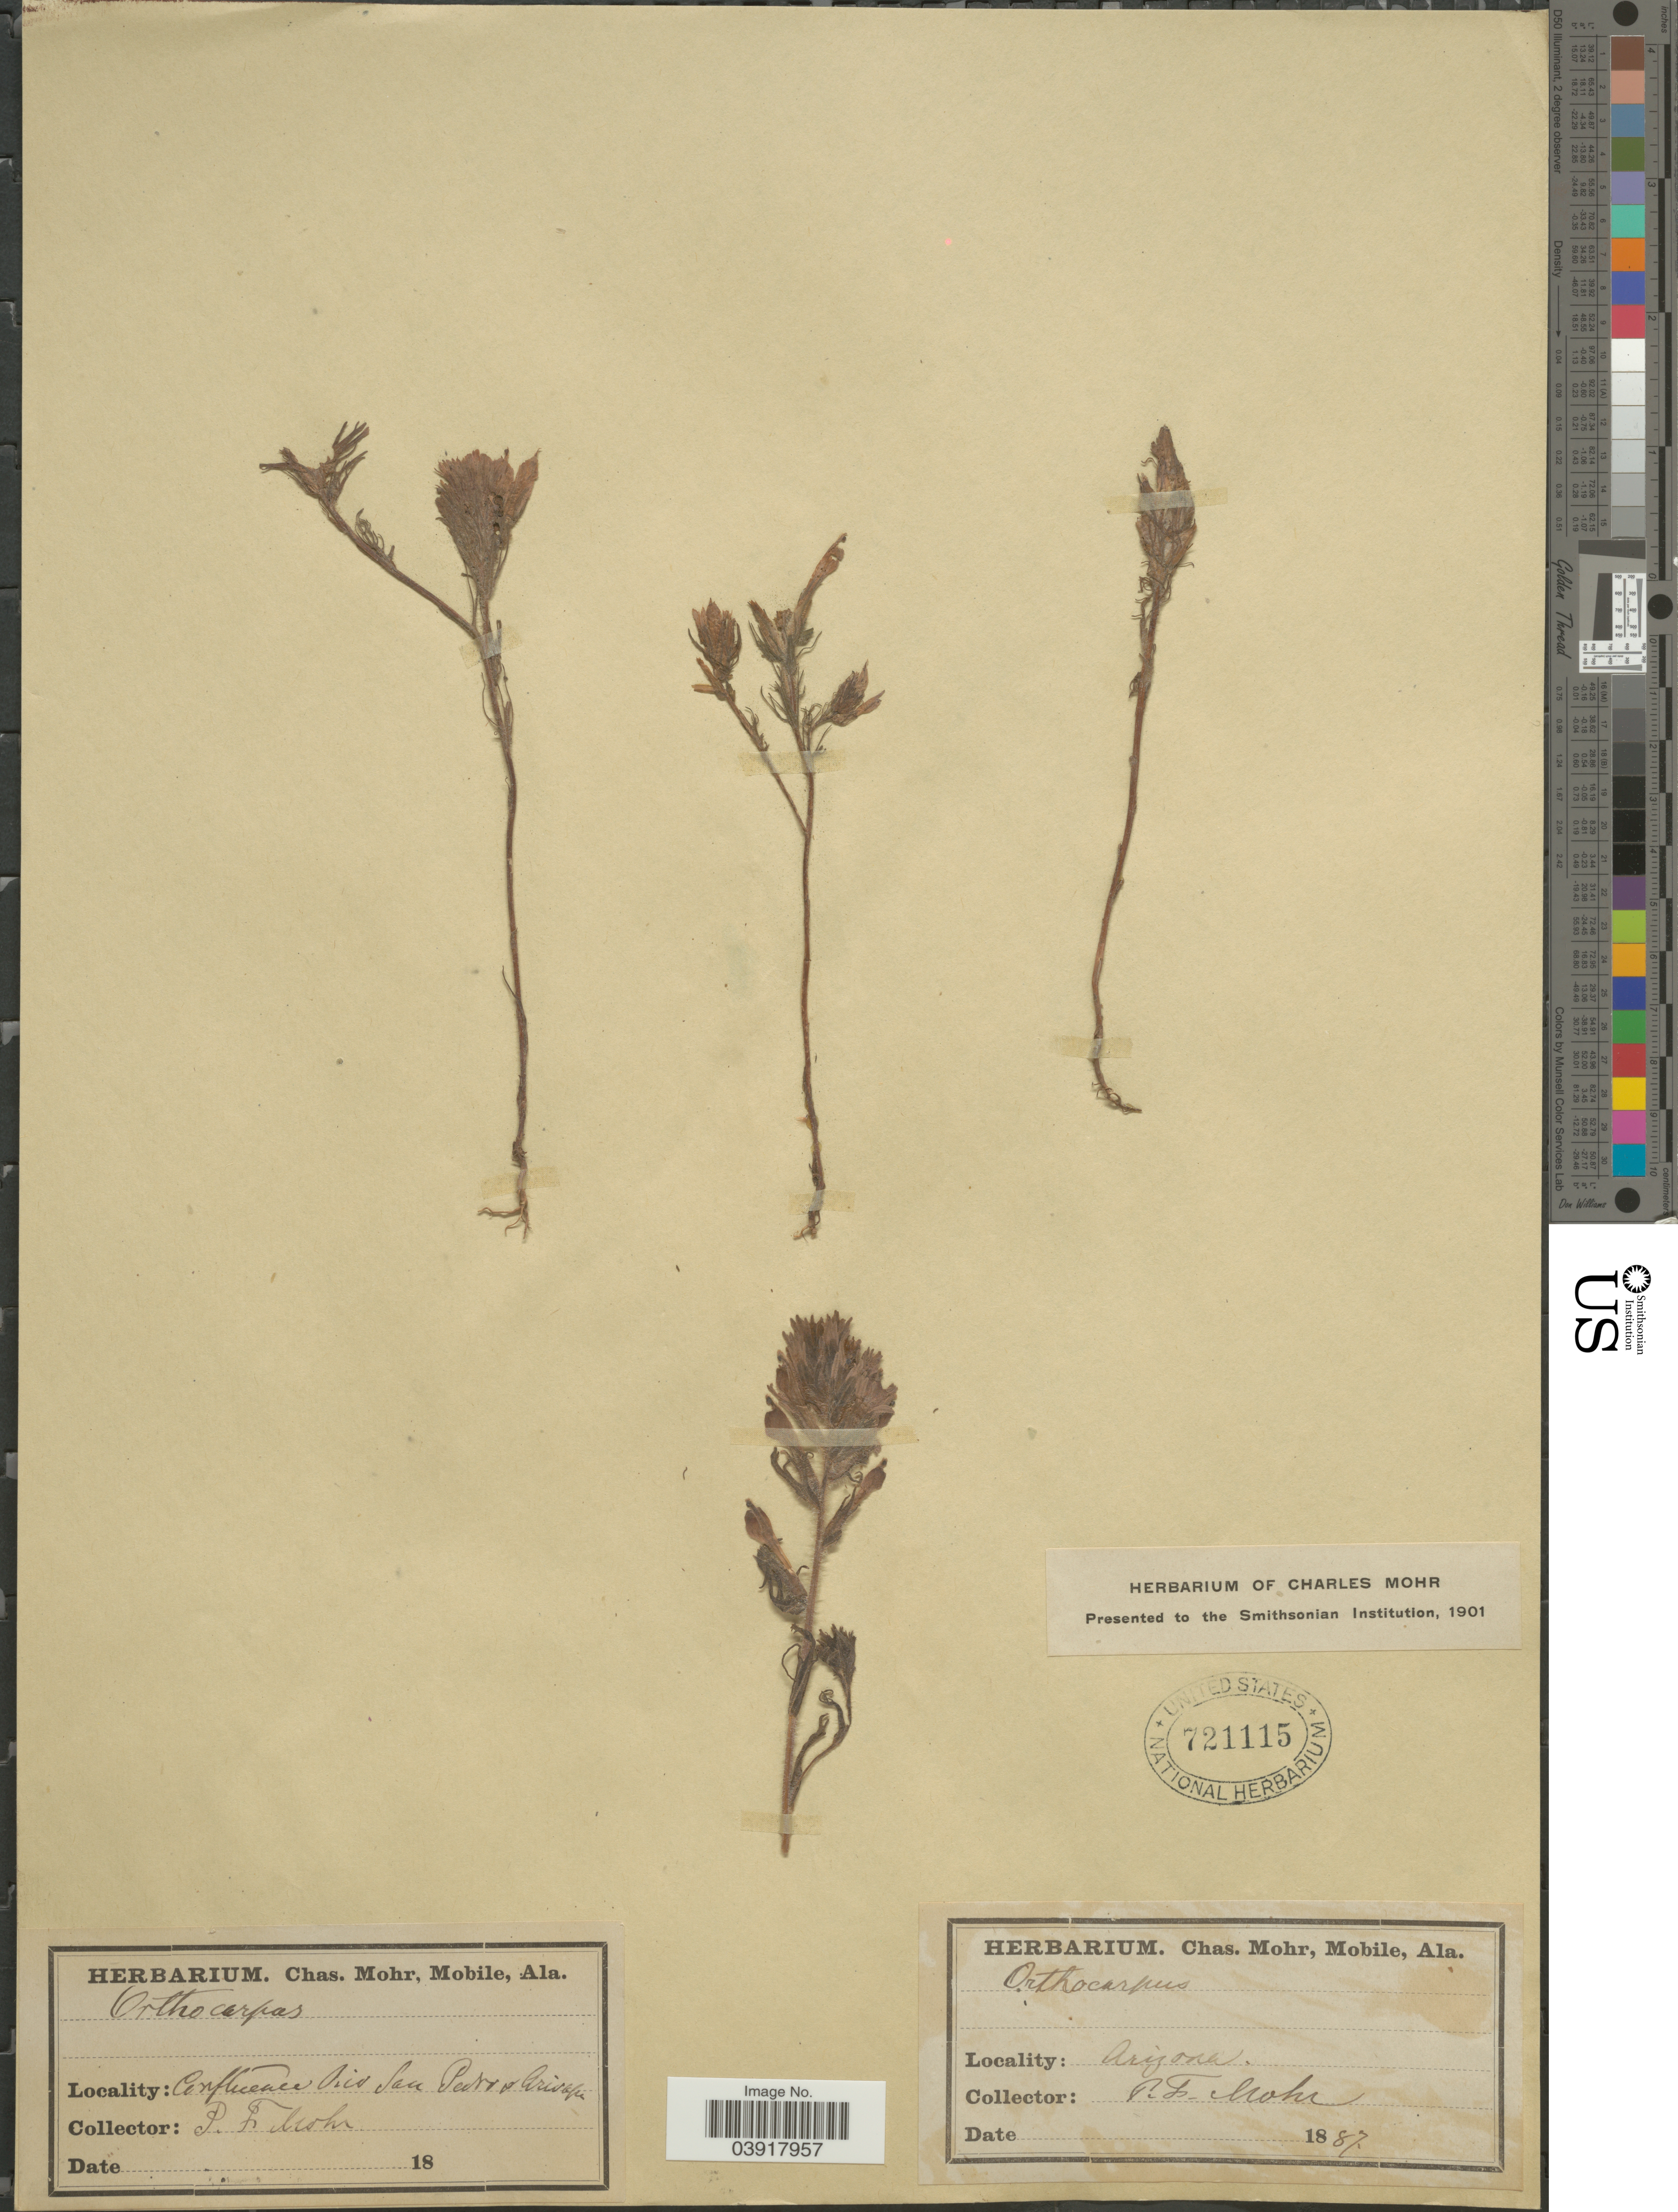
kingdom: Plantae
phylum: Tracheophyta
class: Magnoliopsida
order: Lamiales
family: Orobanchaceae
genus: Orthocarpus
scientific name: Orthocarpus purpurascens var. palmeri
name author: A. Gray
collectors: P. F. Mohr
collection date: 1887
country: United States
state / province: Arizona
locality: Confluence Rio San Pedro + Arivapa.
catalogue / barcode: US 721115